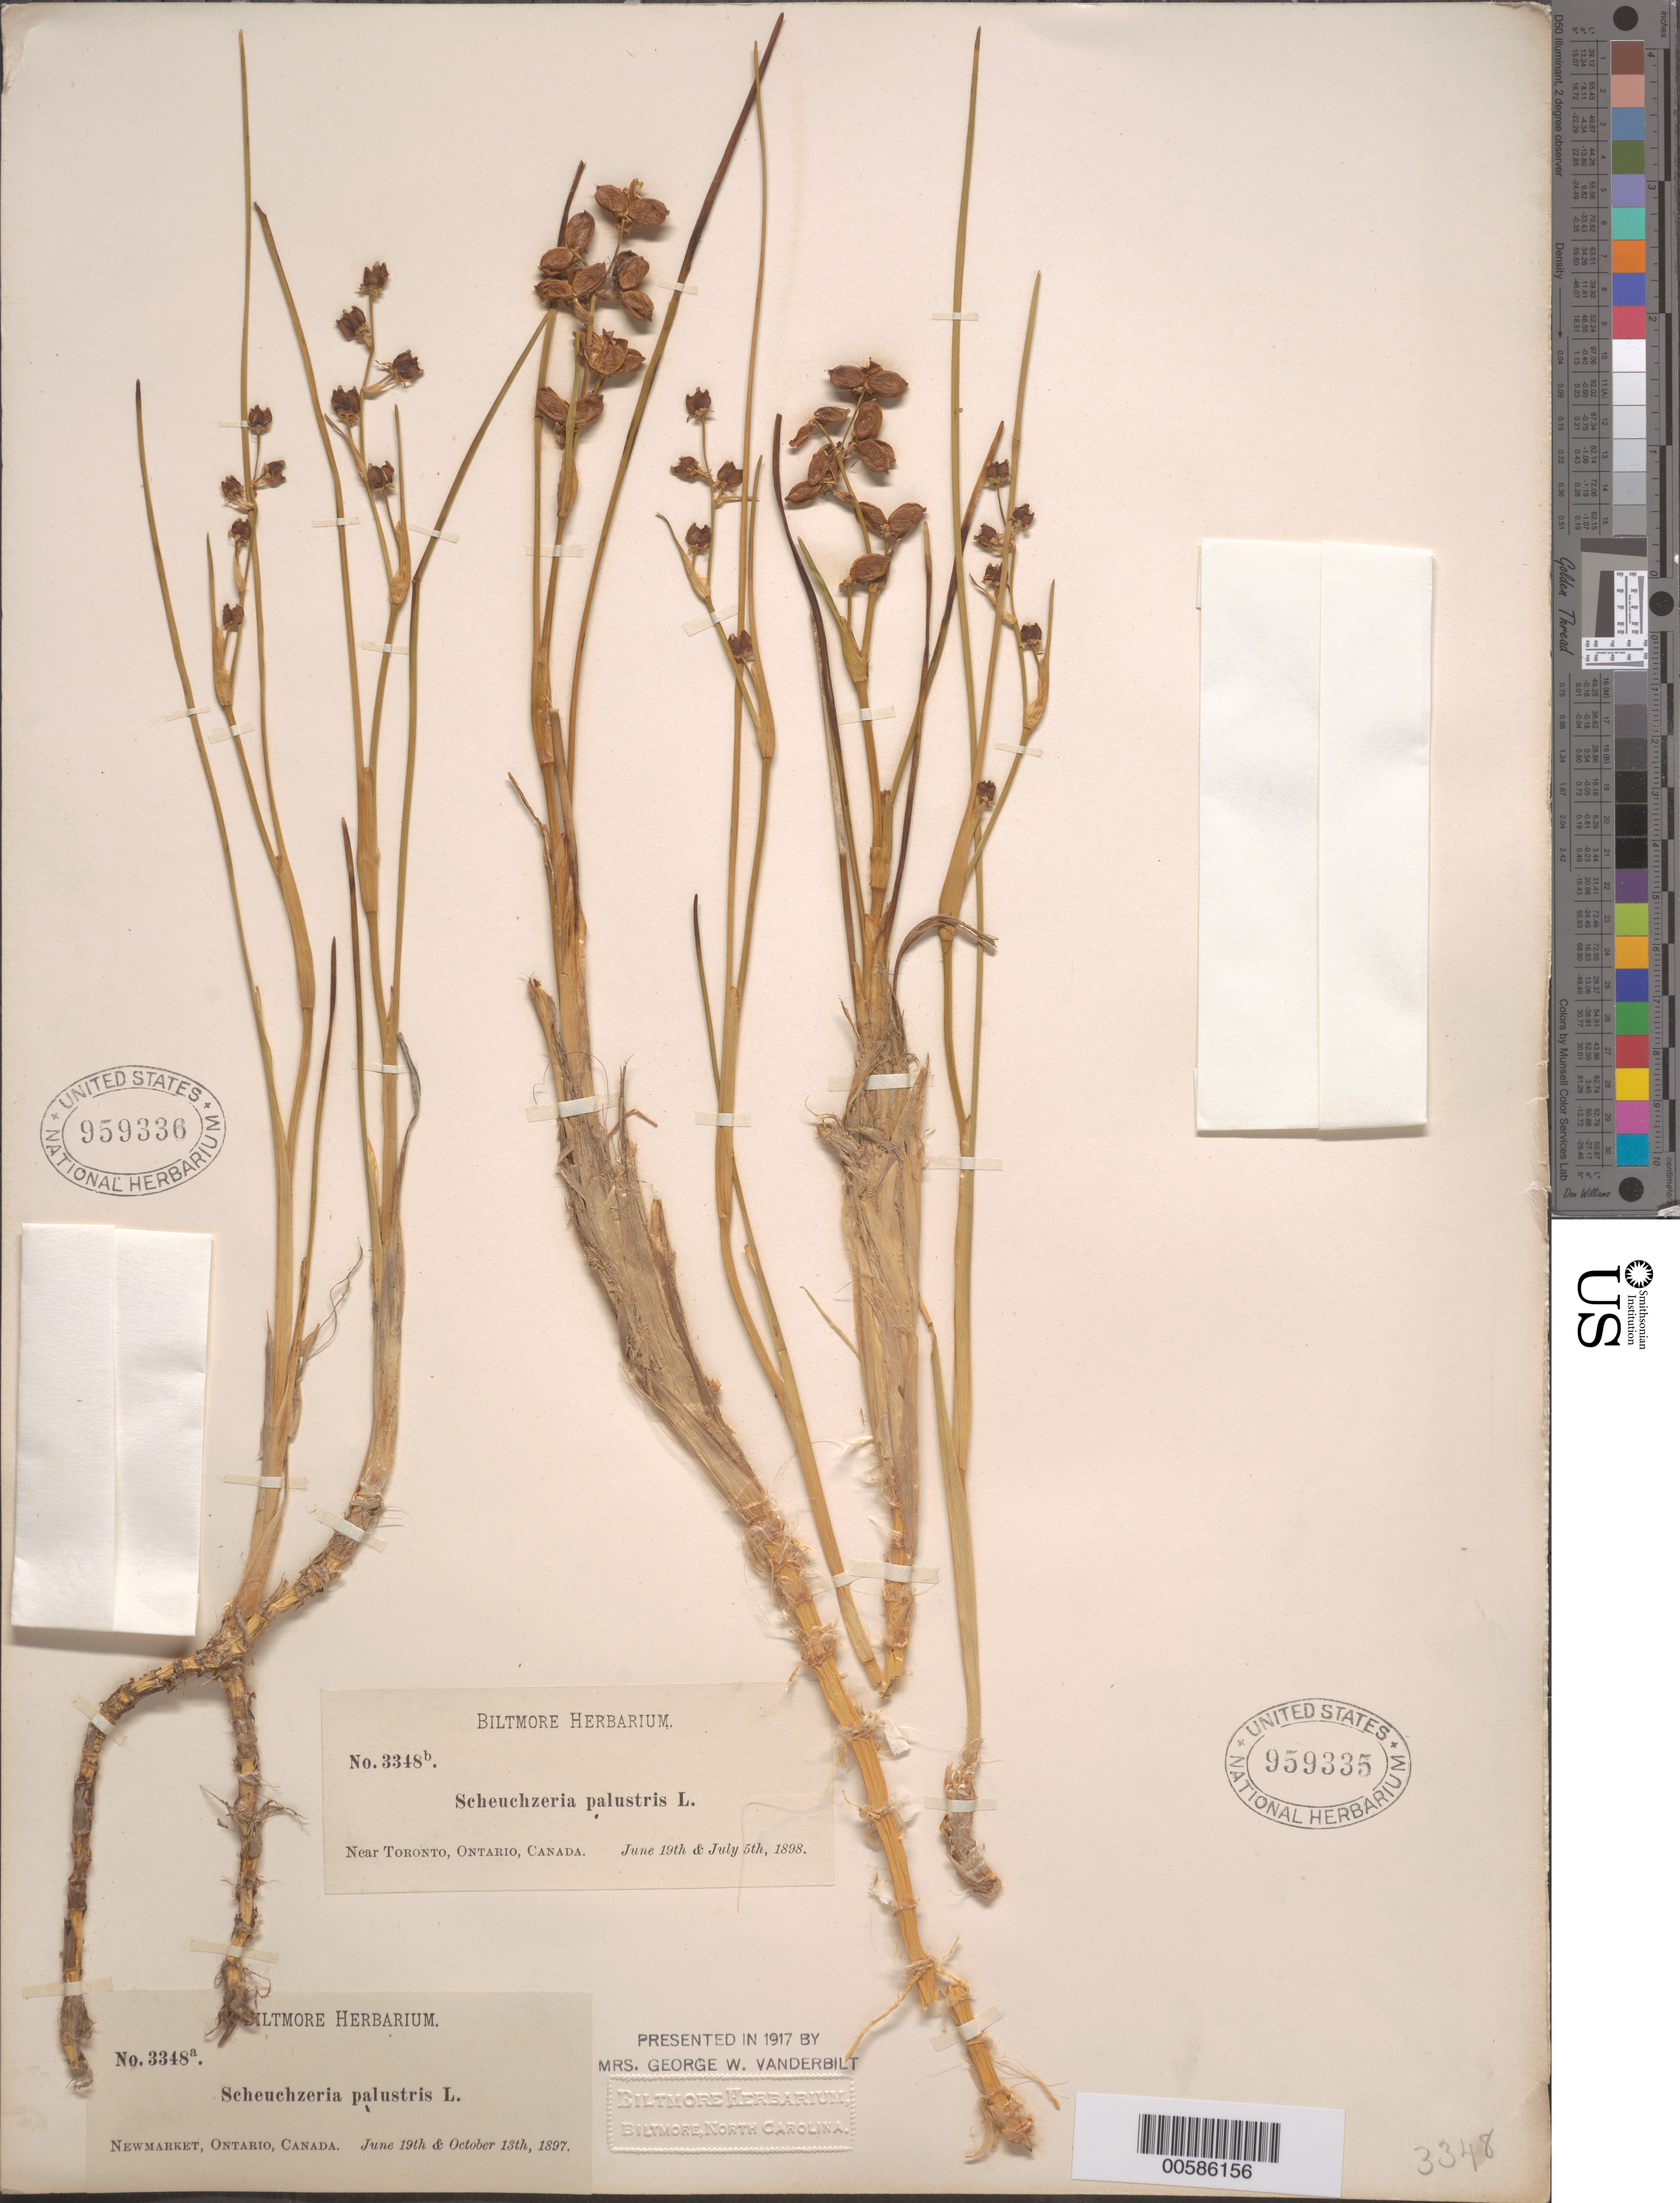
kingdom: Plantae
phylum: Tracheophyta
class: Liliopsida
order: Alismatales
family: Scheuchzeriaceae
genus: Scheuchzeria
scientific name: Scheuchzeria palustris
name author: L.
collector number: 3348a / 3348b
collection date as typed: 19 Jun 1897 to 13 Oct 1897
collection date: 1897-06-19/1897-10-13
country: Canada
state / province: Ontario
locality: Newmarket and Near Toronto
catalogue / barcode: US 959335